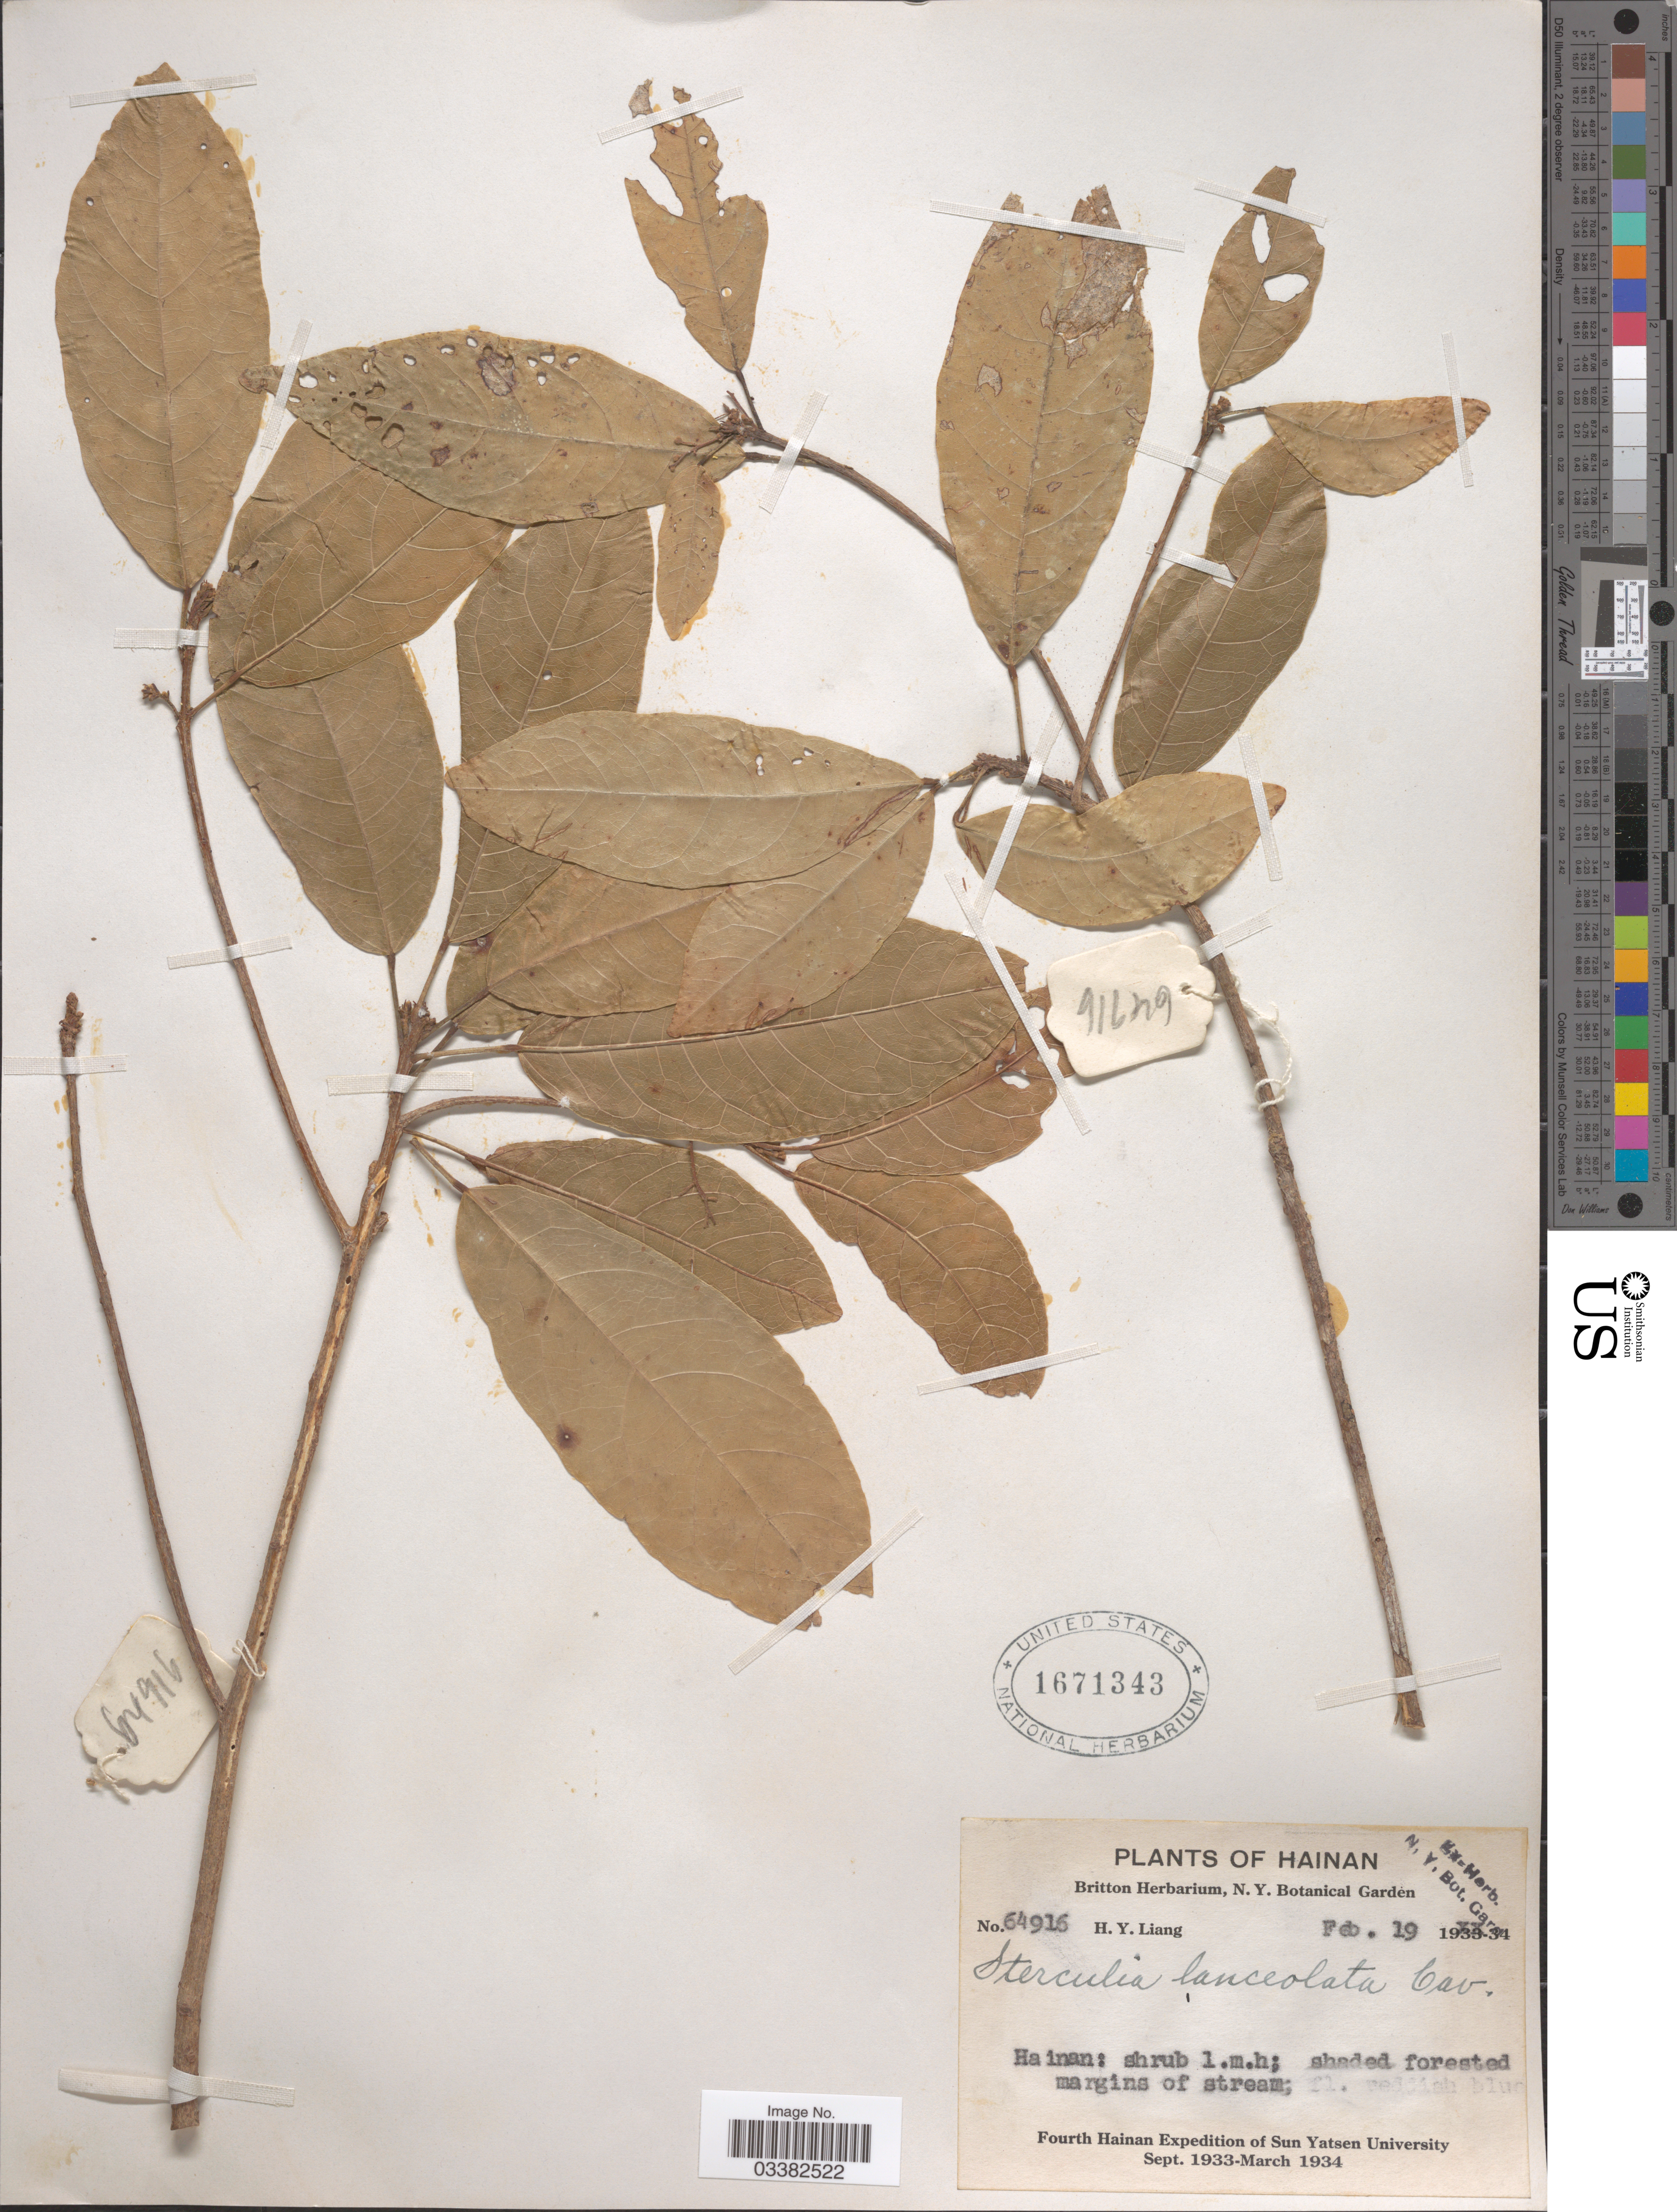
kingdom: Plantae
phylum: Tracheophyta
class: Magnoliopsida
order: Malvales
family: Malvaceae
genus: Sterculia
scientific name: Sterculia lanceolata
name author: Cav.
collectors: H. Y. Liang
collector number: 64916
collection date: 1934-02-19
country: China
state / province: Hainan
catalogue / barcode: US 1671343